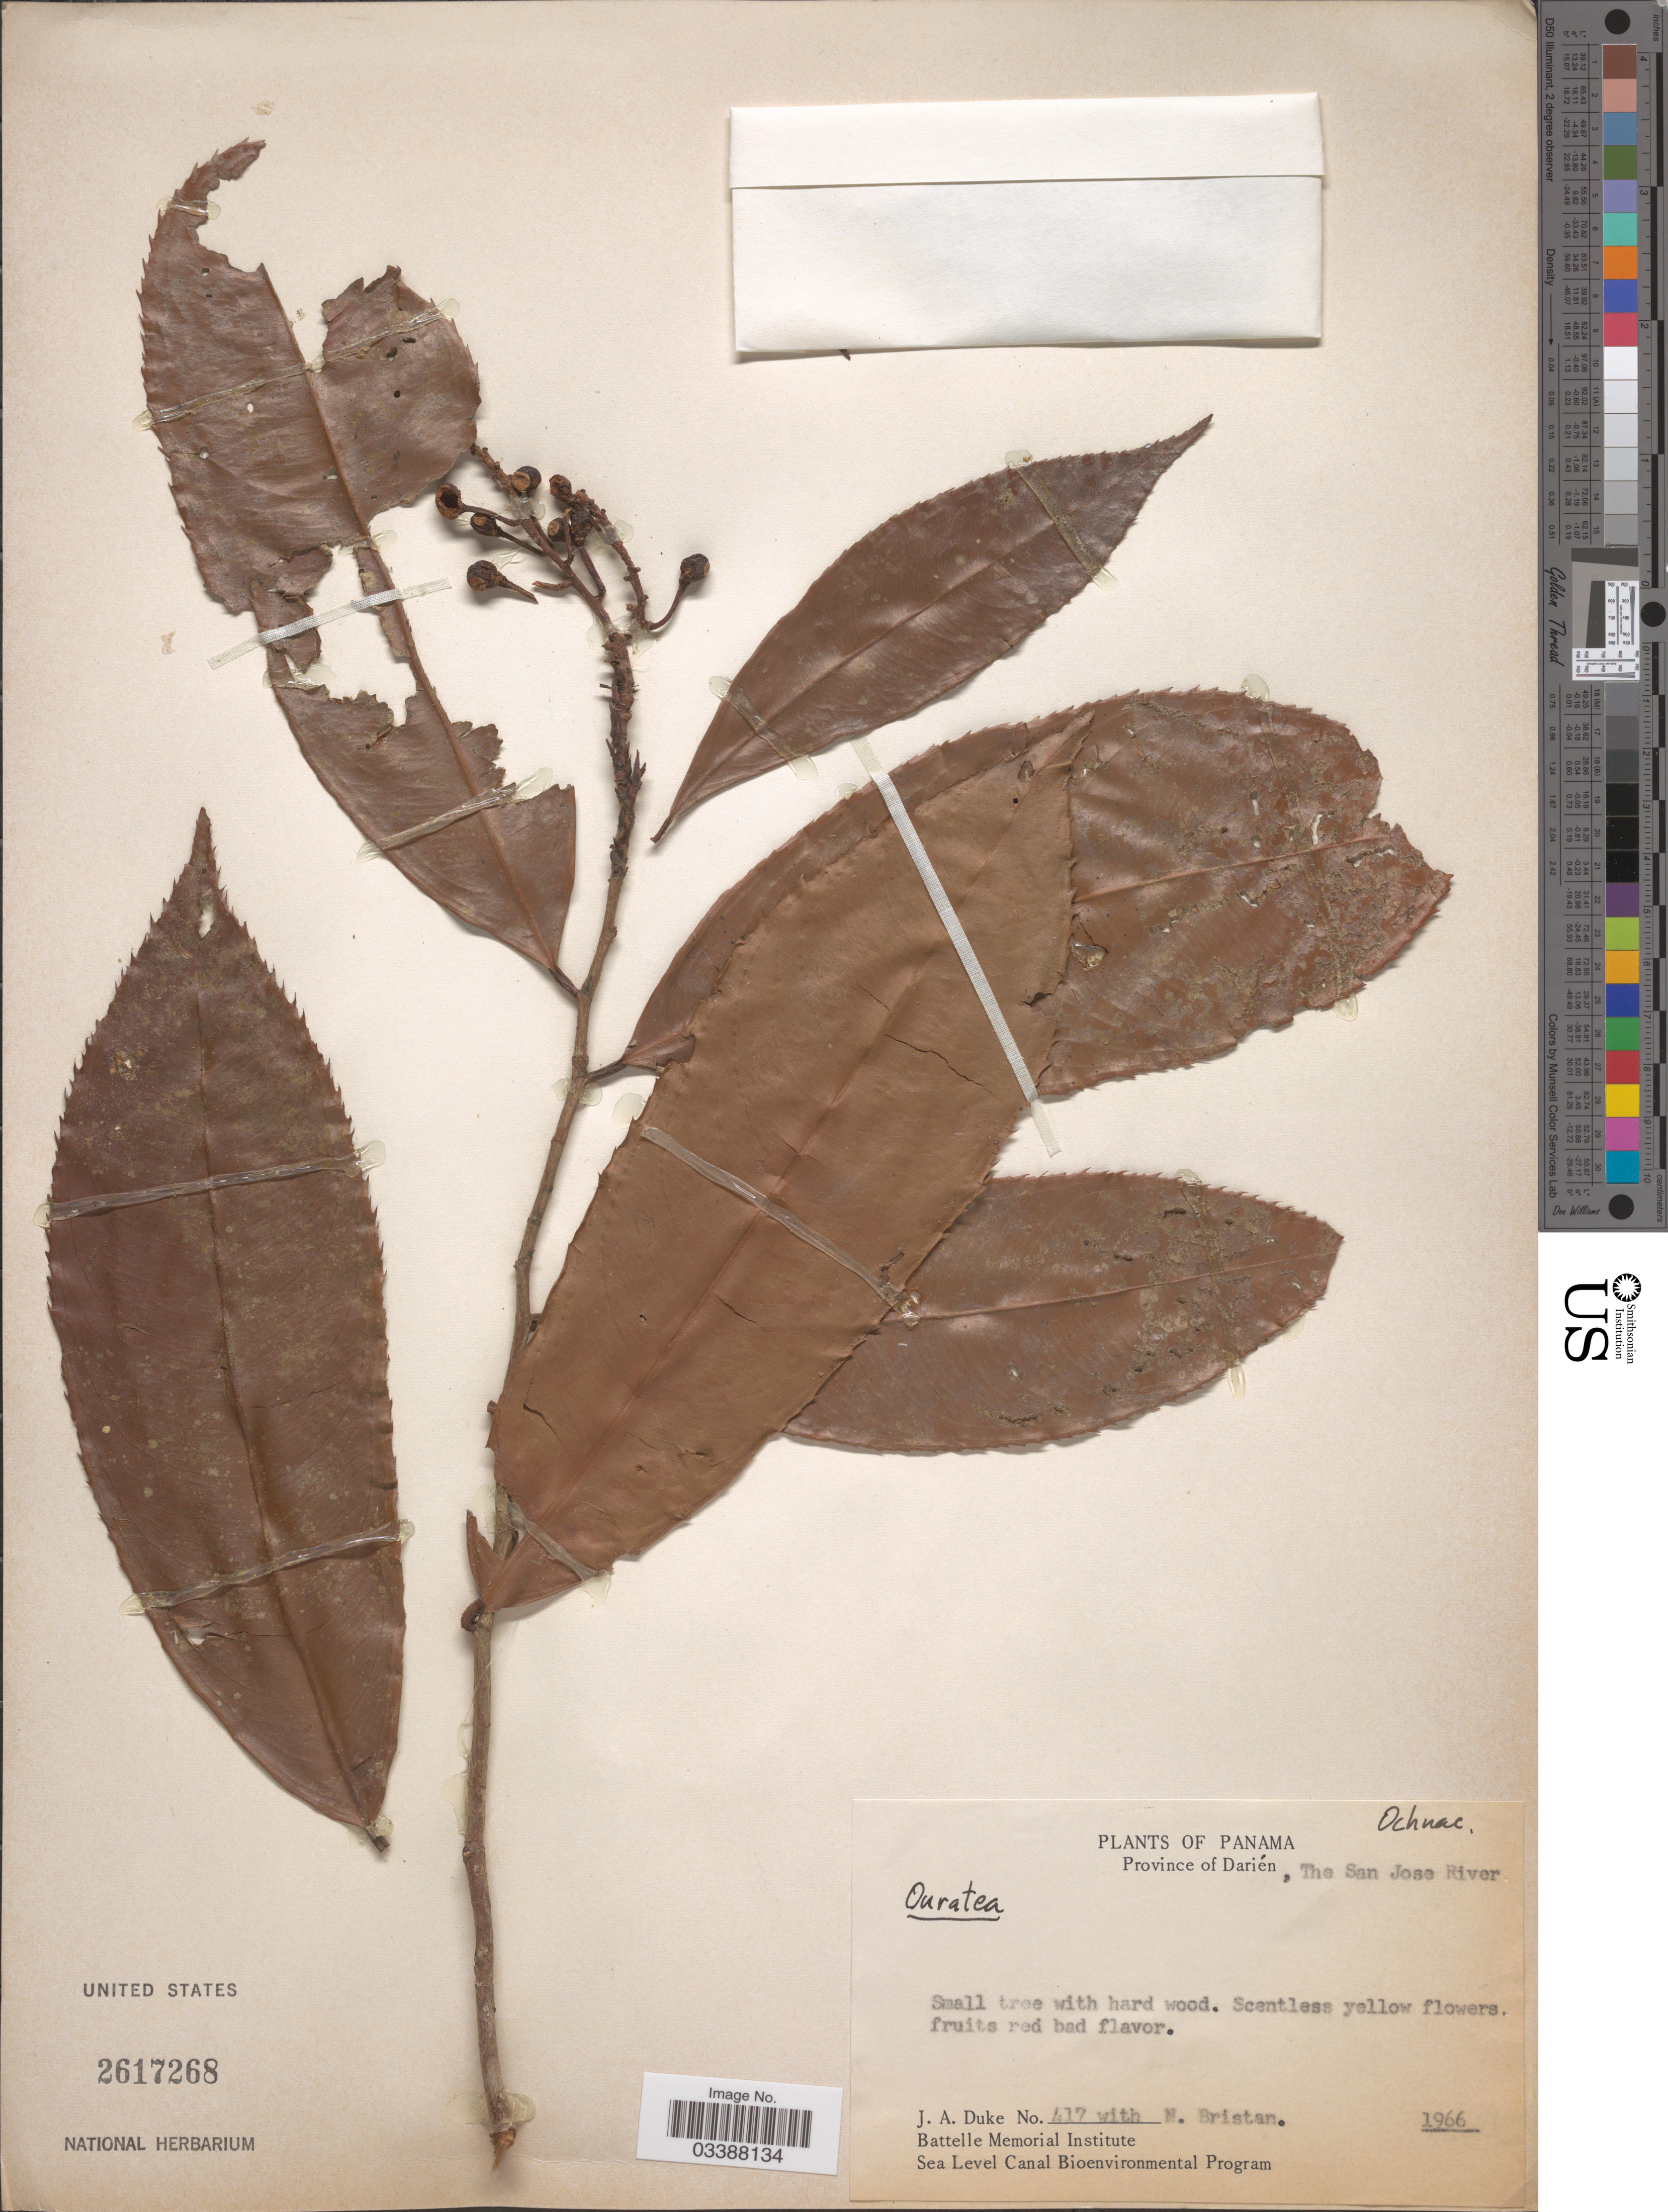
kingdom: Plantae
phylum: Tracheophyta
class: Magnoliopsida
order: Malpighiales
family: Ochnaceae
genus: Ouratea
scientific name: Ouratea sp.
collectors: J. A. Duke & N. Bristan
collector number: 417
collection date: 1966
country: Panama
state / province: Darién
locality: The San Jose River.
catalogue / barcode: US 2617268